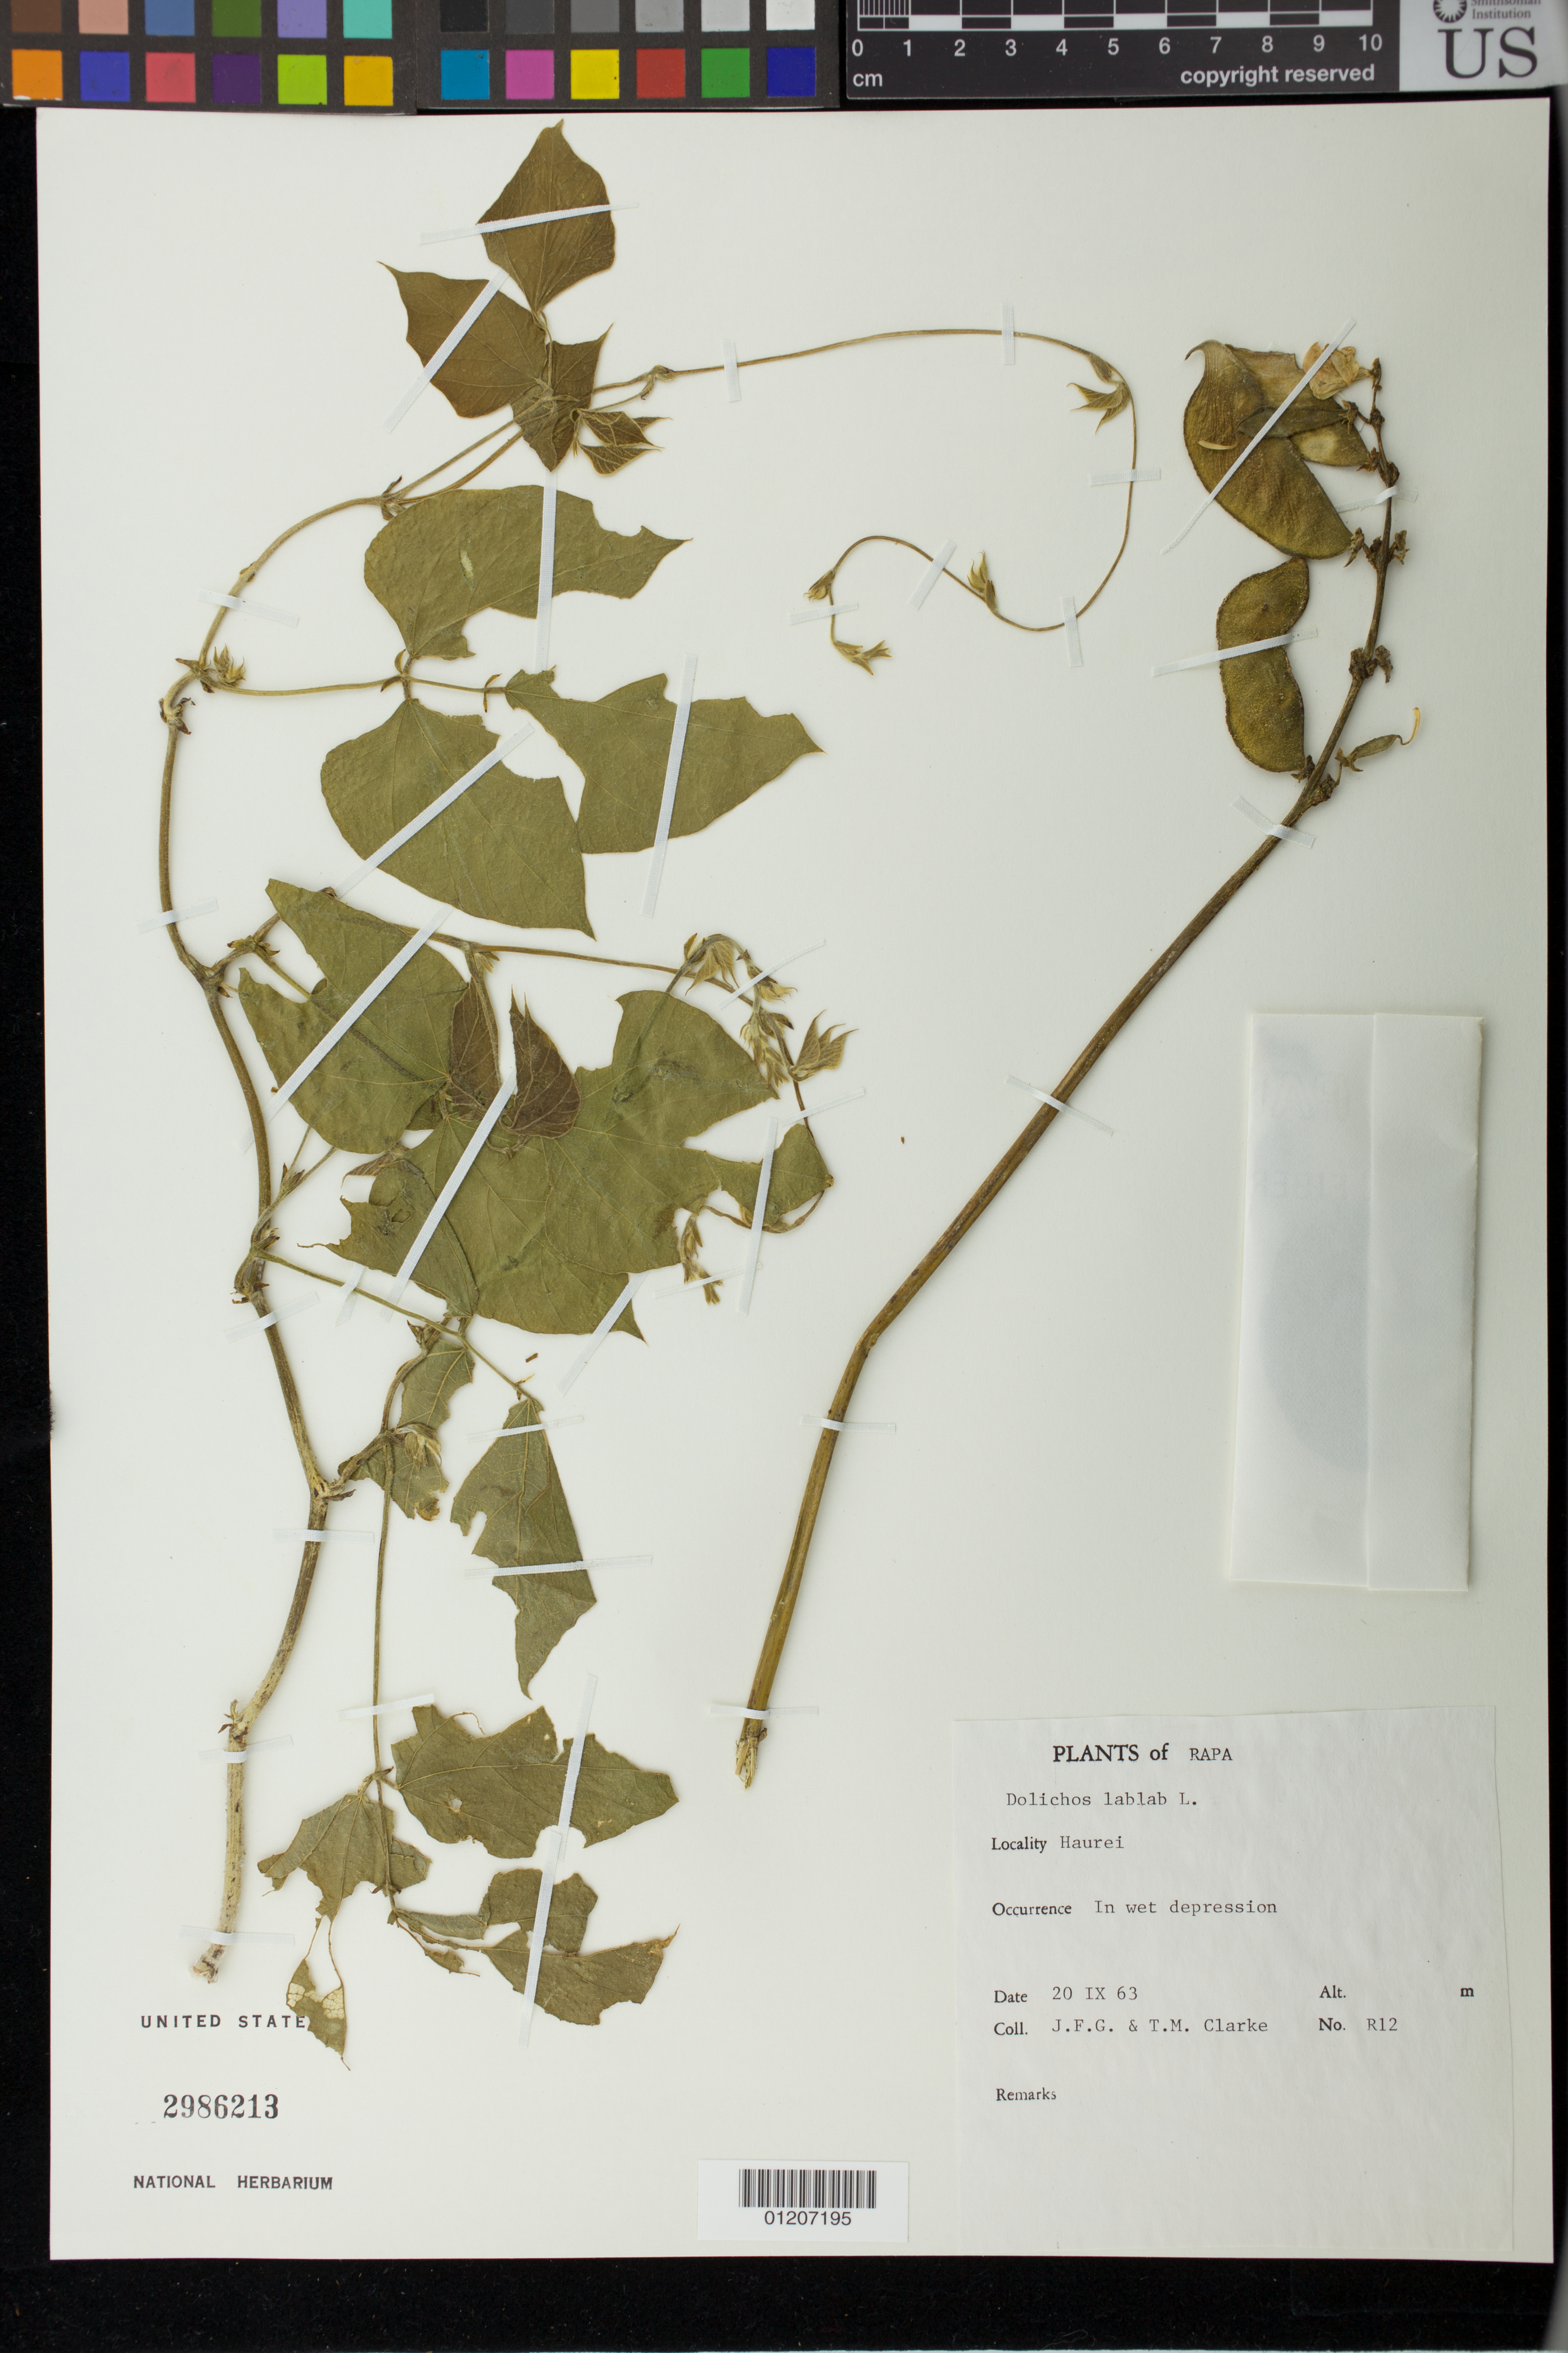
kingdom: Plantae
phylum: Tracheophyta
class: Magnoliopsida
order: Fabales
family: Fabaceae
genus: Lablab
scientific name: Lablab purpureus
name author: (L.) Sweet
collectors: J. F. Clarke & T. M. Clarke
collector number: R12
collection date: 1963-09-20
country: French Polynesia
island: Rapa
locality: Haurei.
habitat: In wet depression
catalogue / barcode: US 2986213